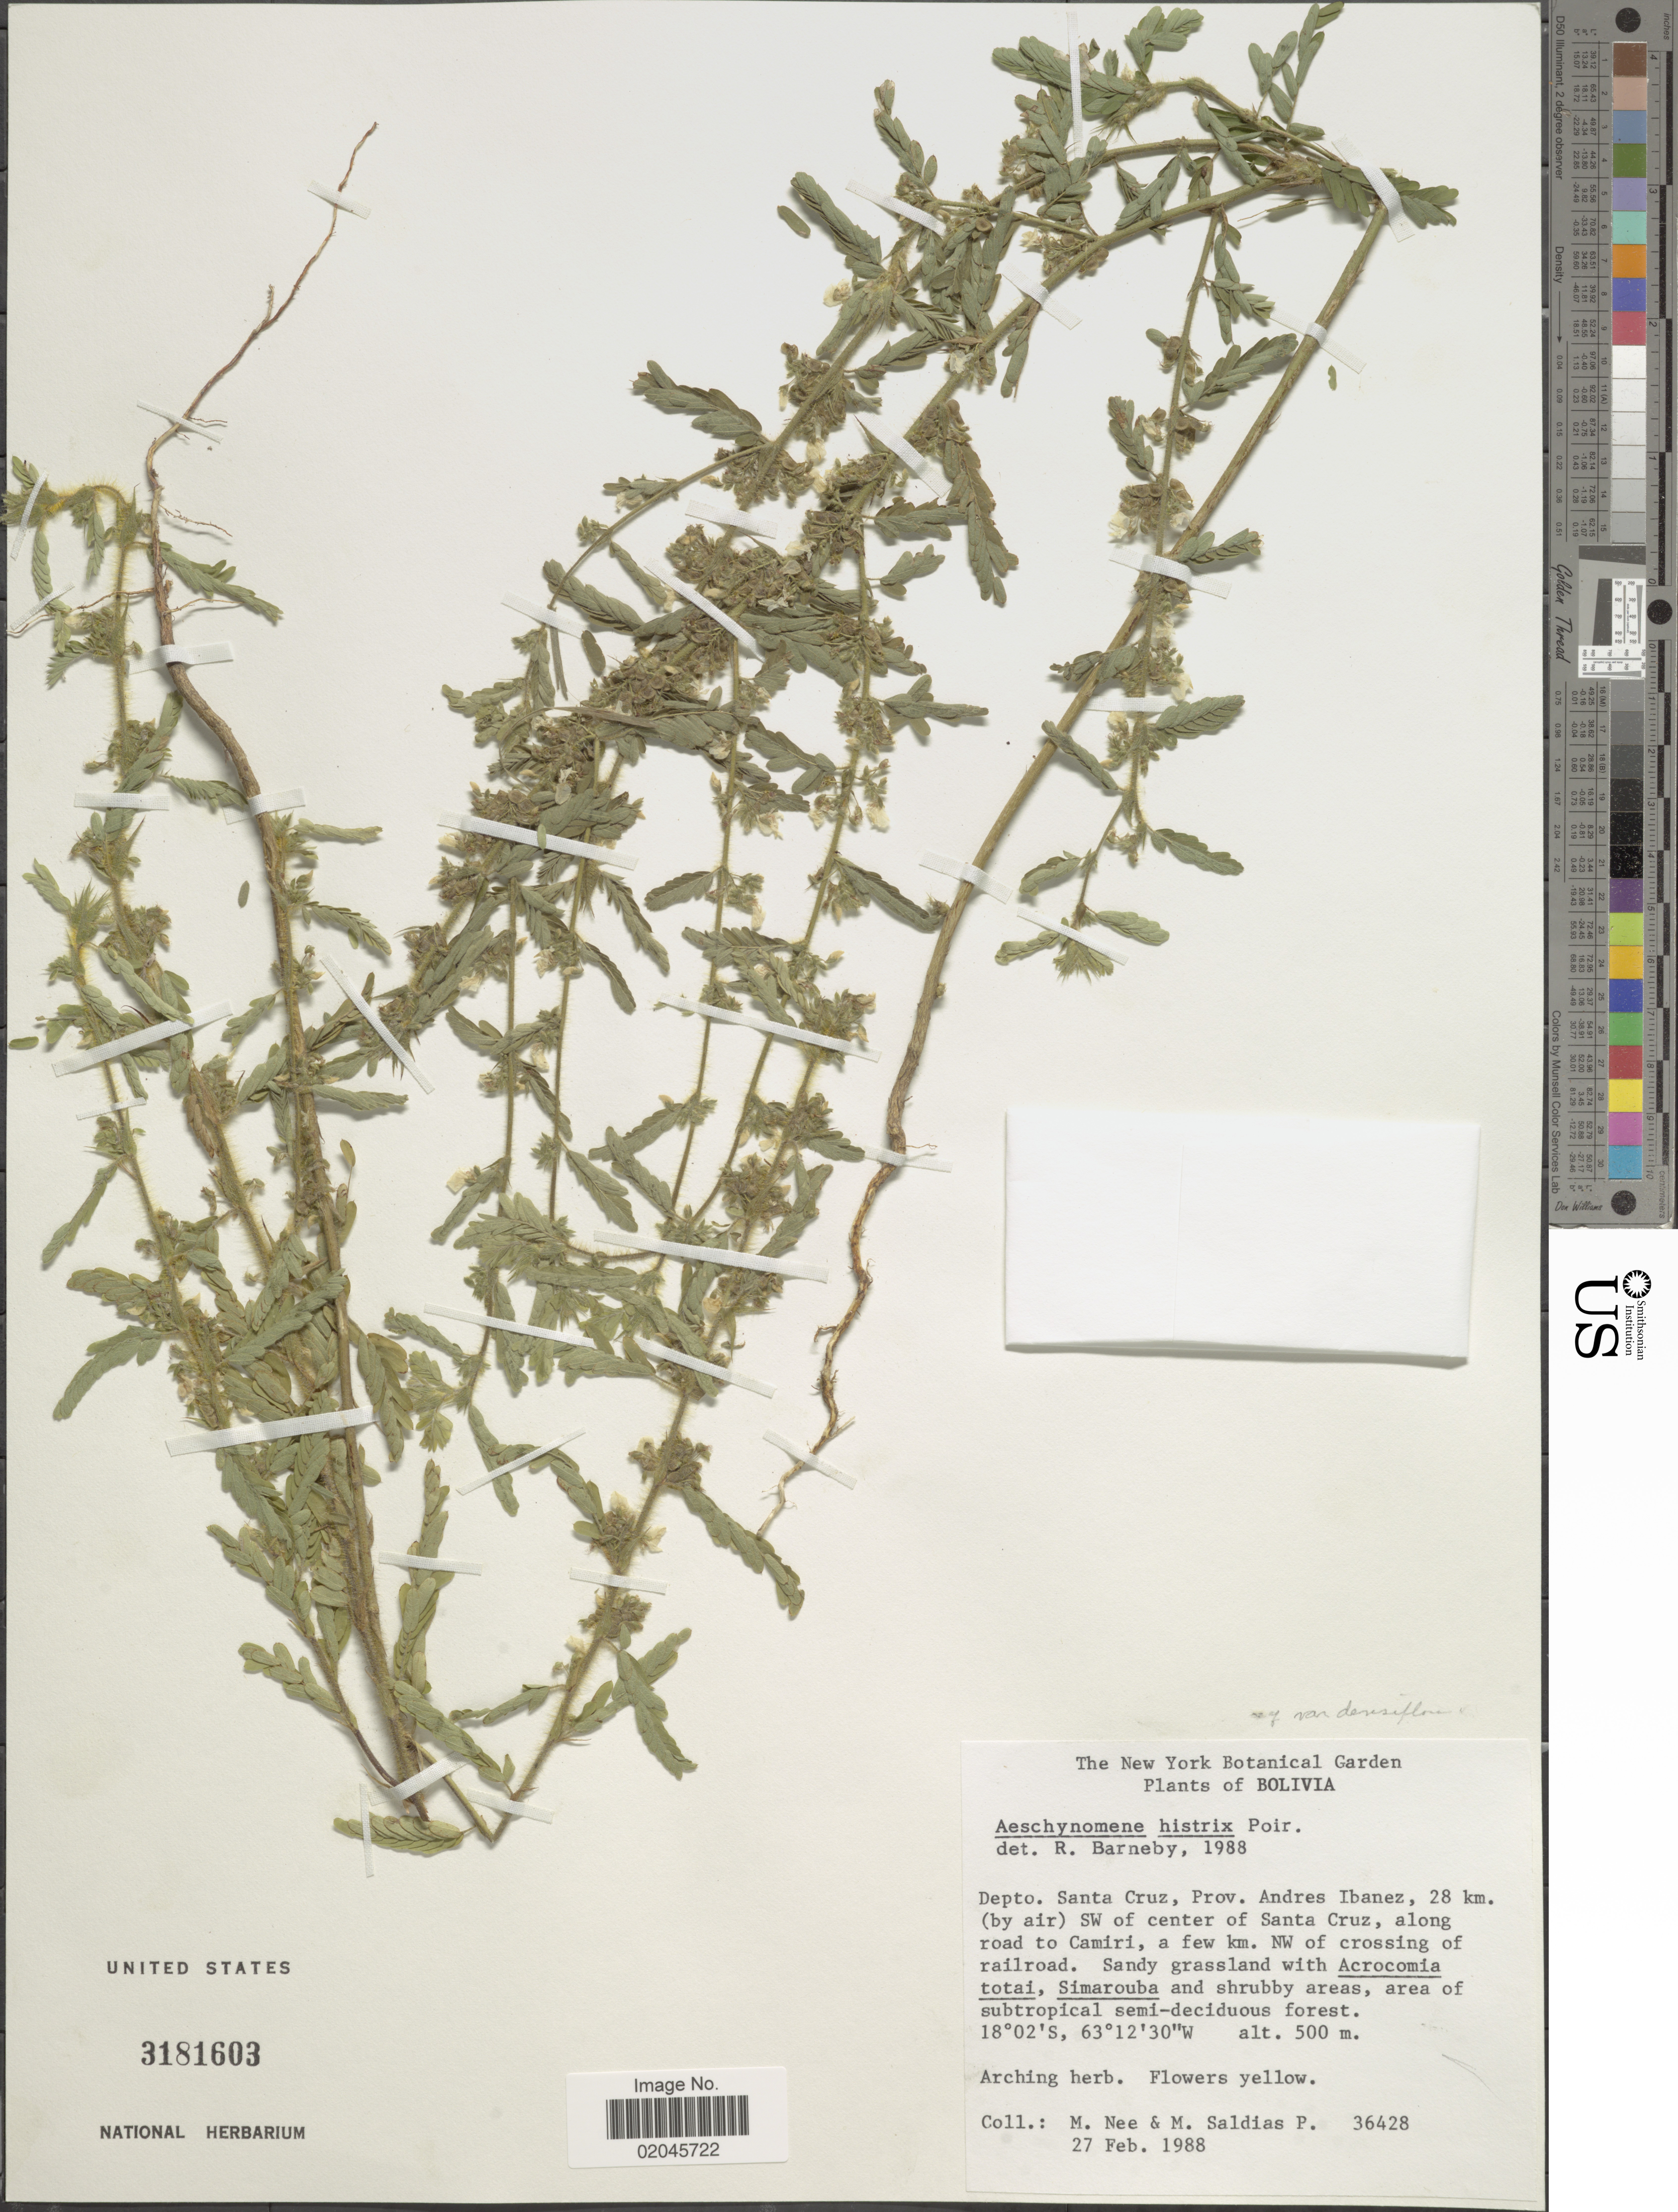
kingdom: Plantae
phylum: Tracheophyta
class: Magnoliopsida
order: Fabales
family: Fabaceae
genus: Aeschynomene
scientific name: Aeschynomene histrix var. densiflora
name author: (Benth.) Rudd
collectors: M. Nee & M. Saldias P.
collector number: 36428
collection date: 1988-02-27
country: Bolivia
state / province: Santa Cruz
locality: Prov. Andres Ibanez, 28 km. (by air) SW of center of Santa Cruz, along road to Camiri, a few km. NW of crossing of railroad.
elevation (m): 500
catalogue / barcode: US 3181603